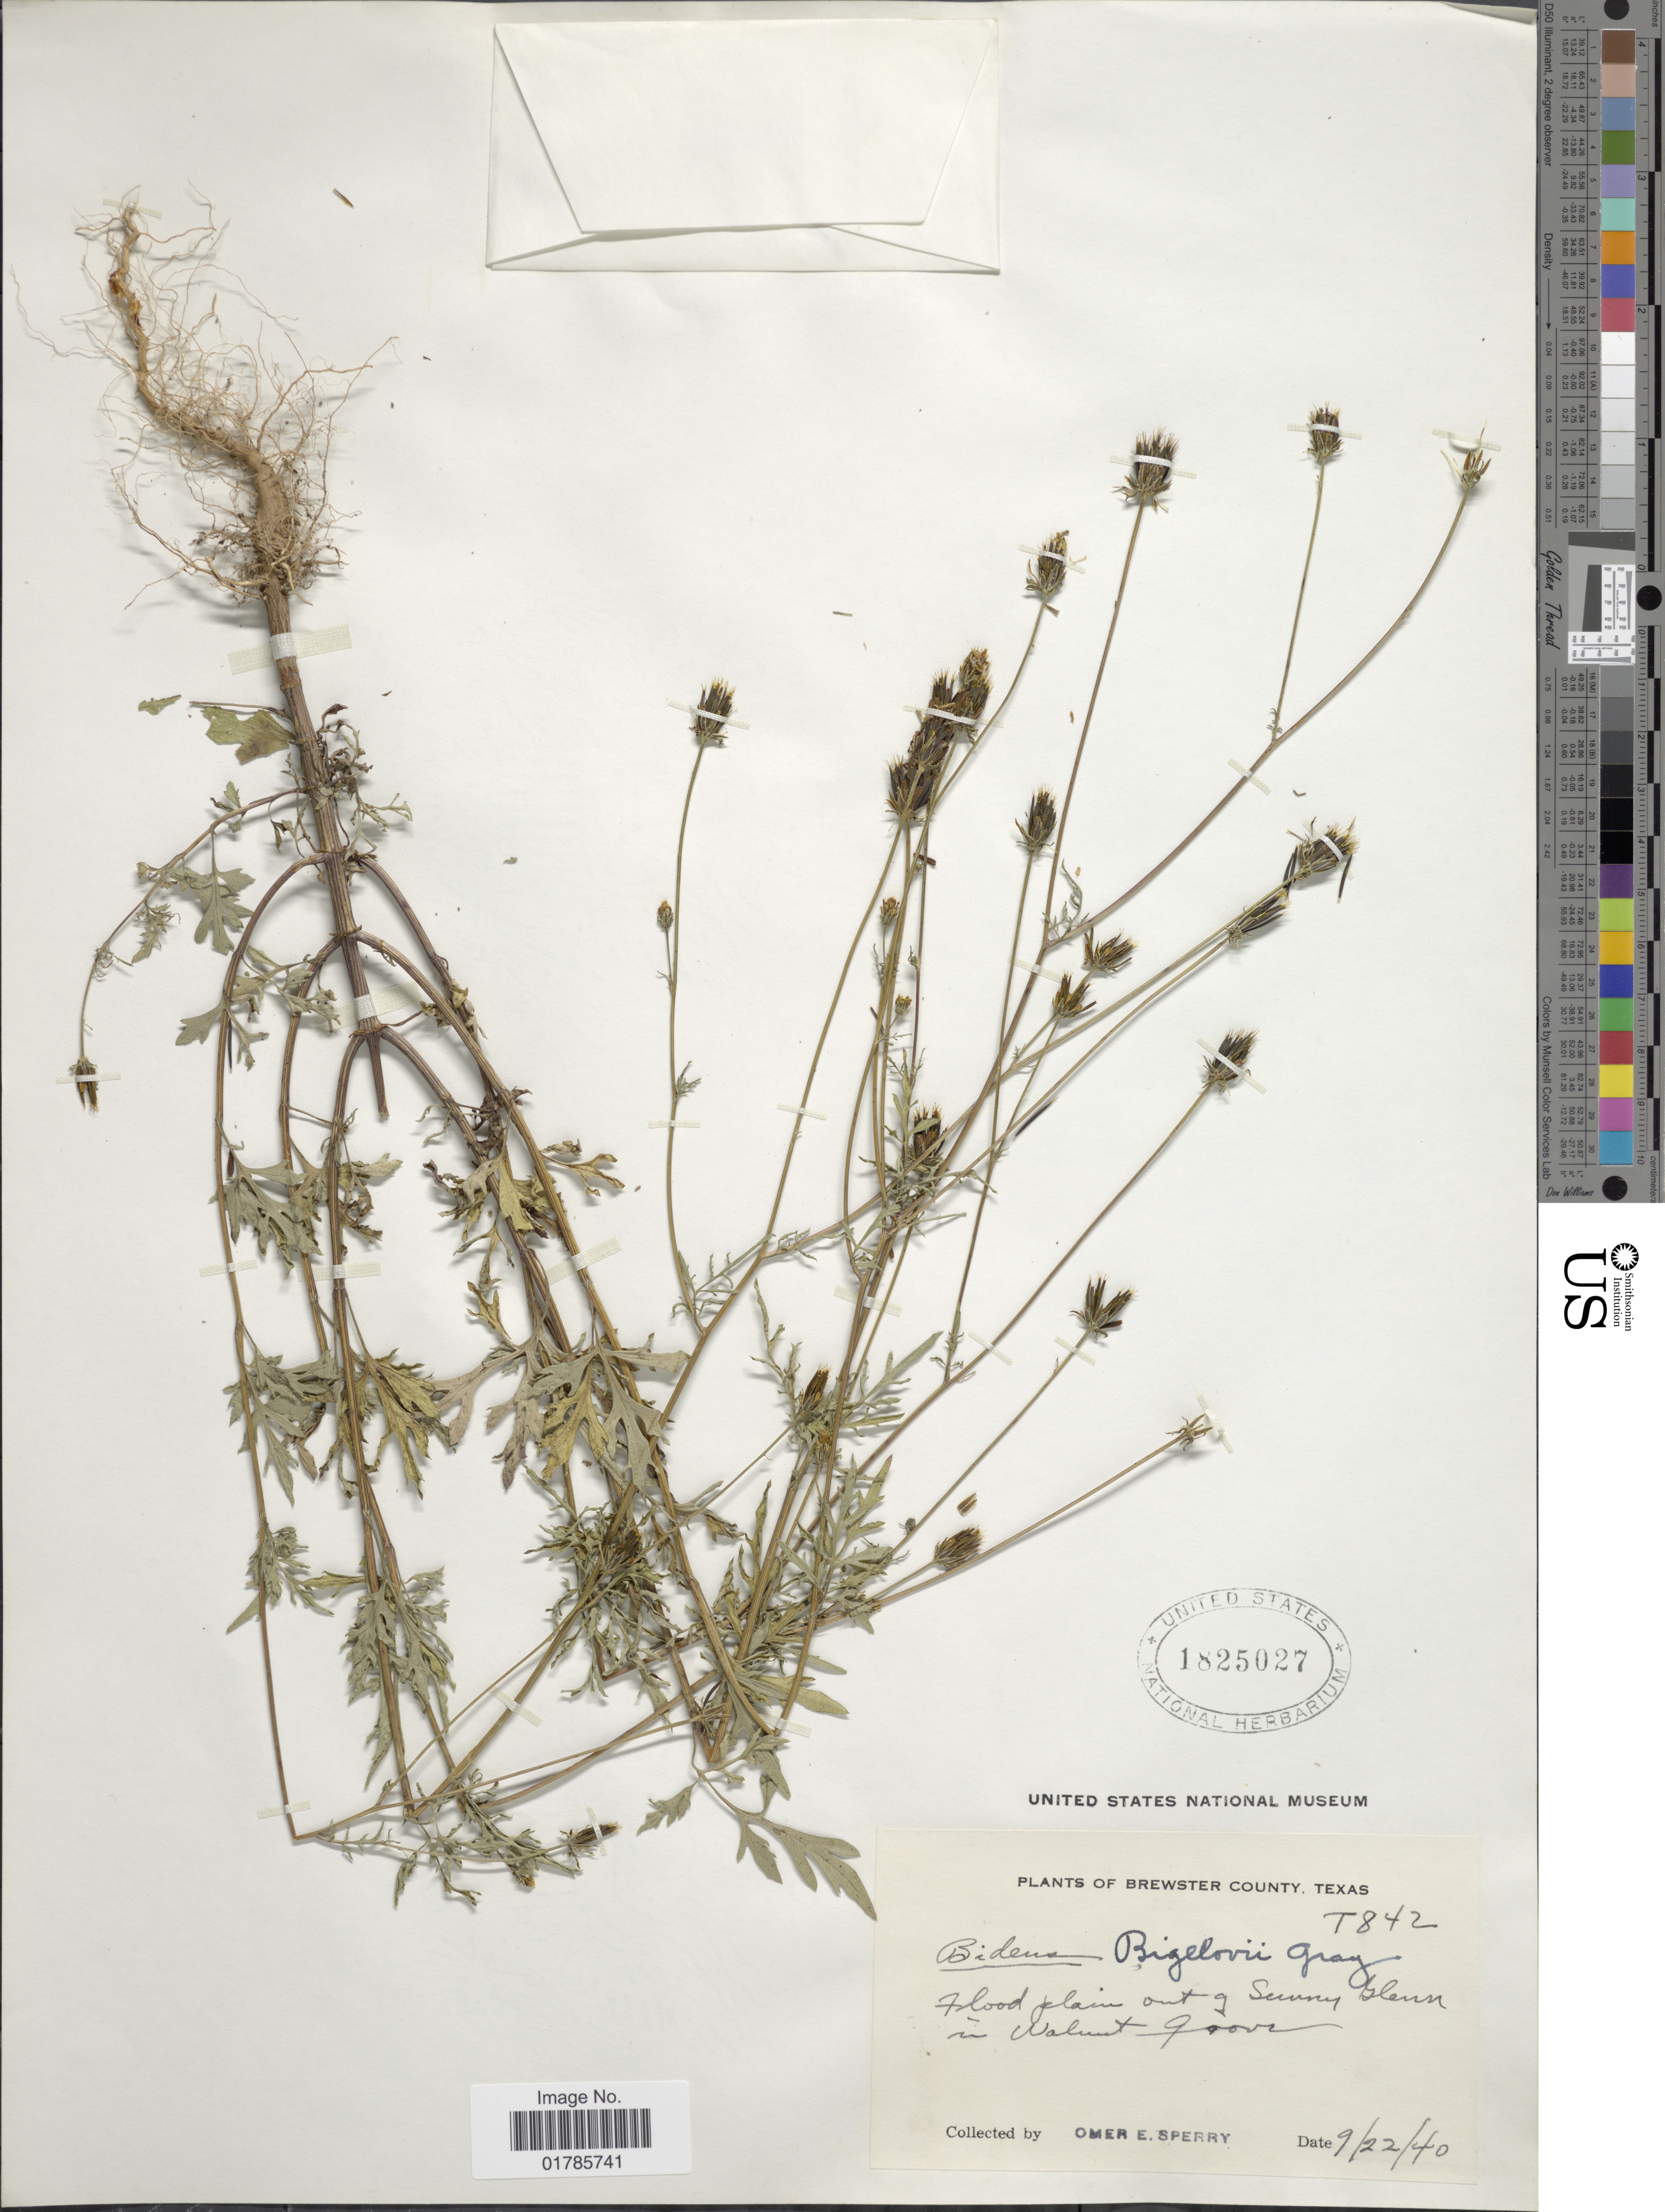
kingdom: Plantae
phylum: Tracheophyta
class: Magnoliopsida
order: Asterales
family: Asteraceae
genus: Bidens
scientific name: Bidens bigelovii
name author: A. Gray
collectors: O. E. Sperry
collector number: T842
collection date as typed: Transcribed d/m/y: 22/9/40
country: United States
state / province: Texas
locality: Brewster County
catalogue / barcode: US 1825027